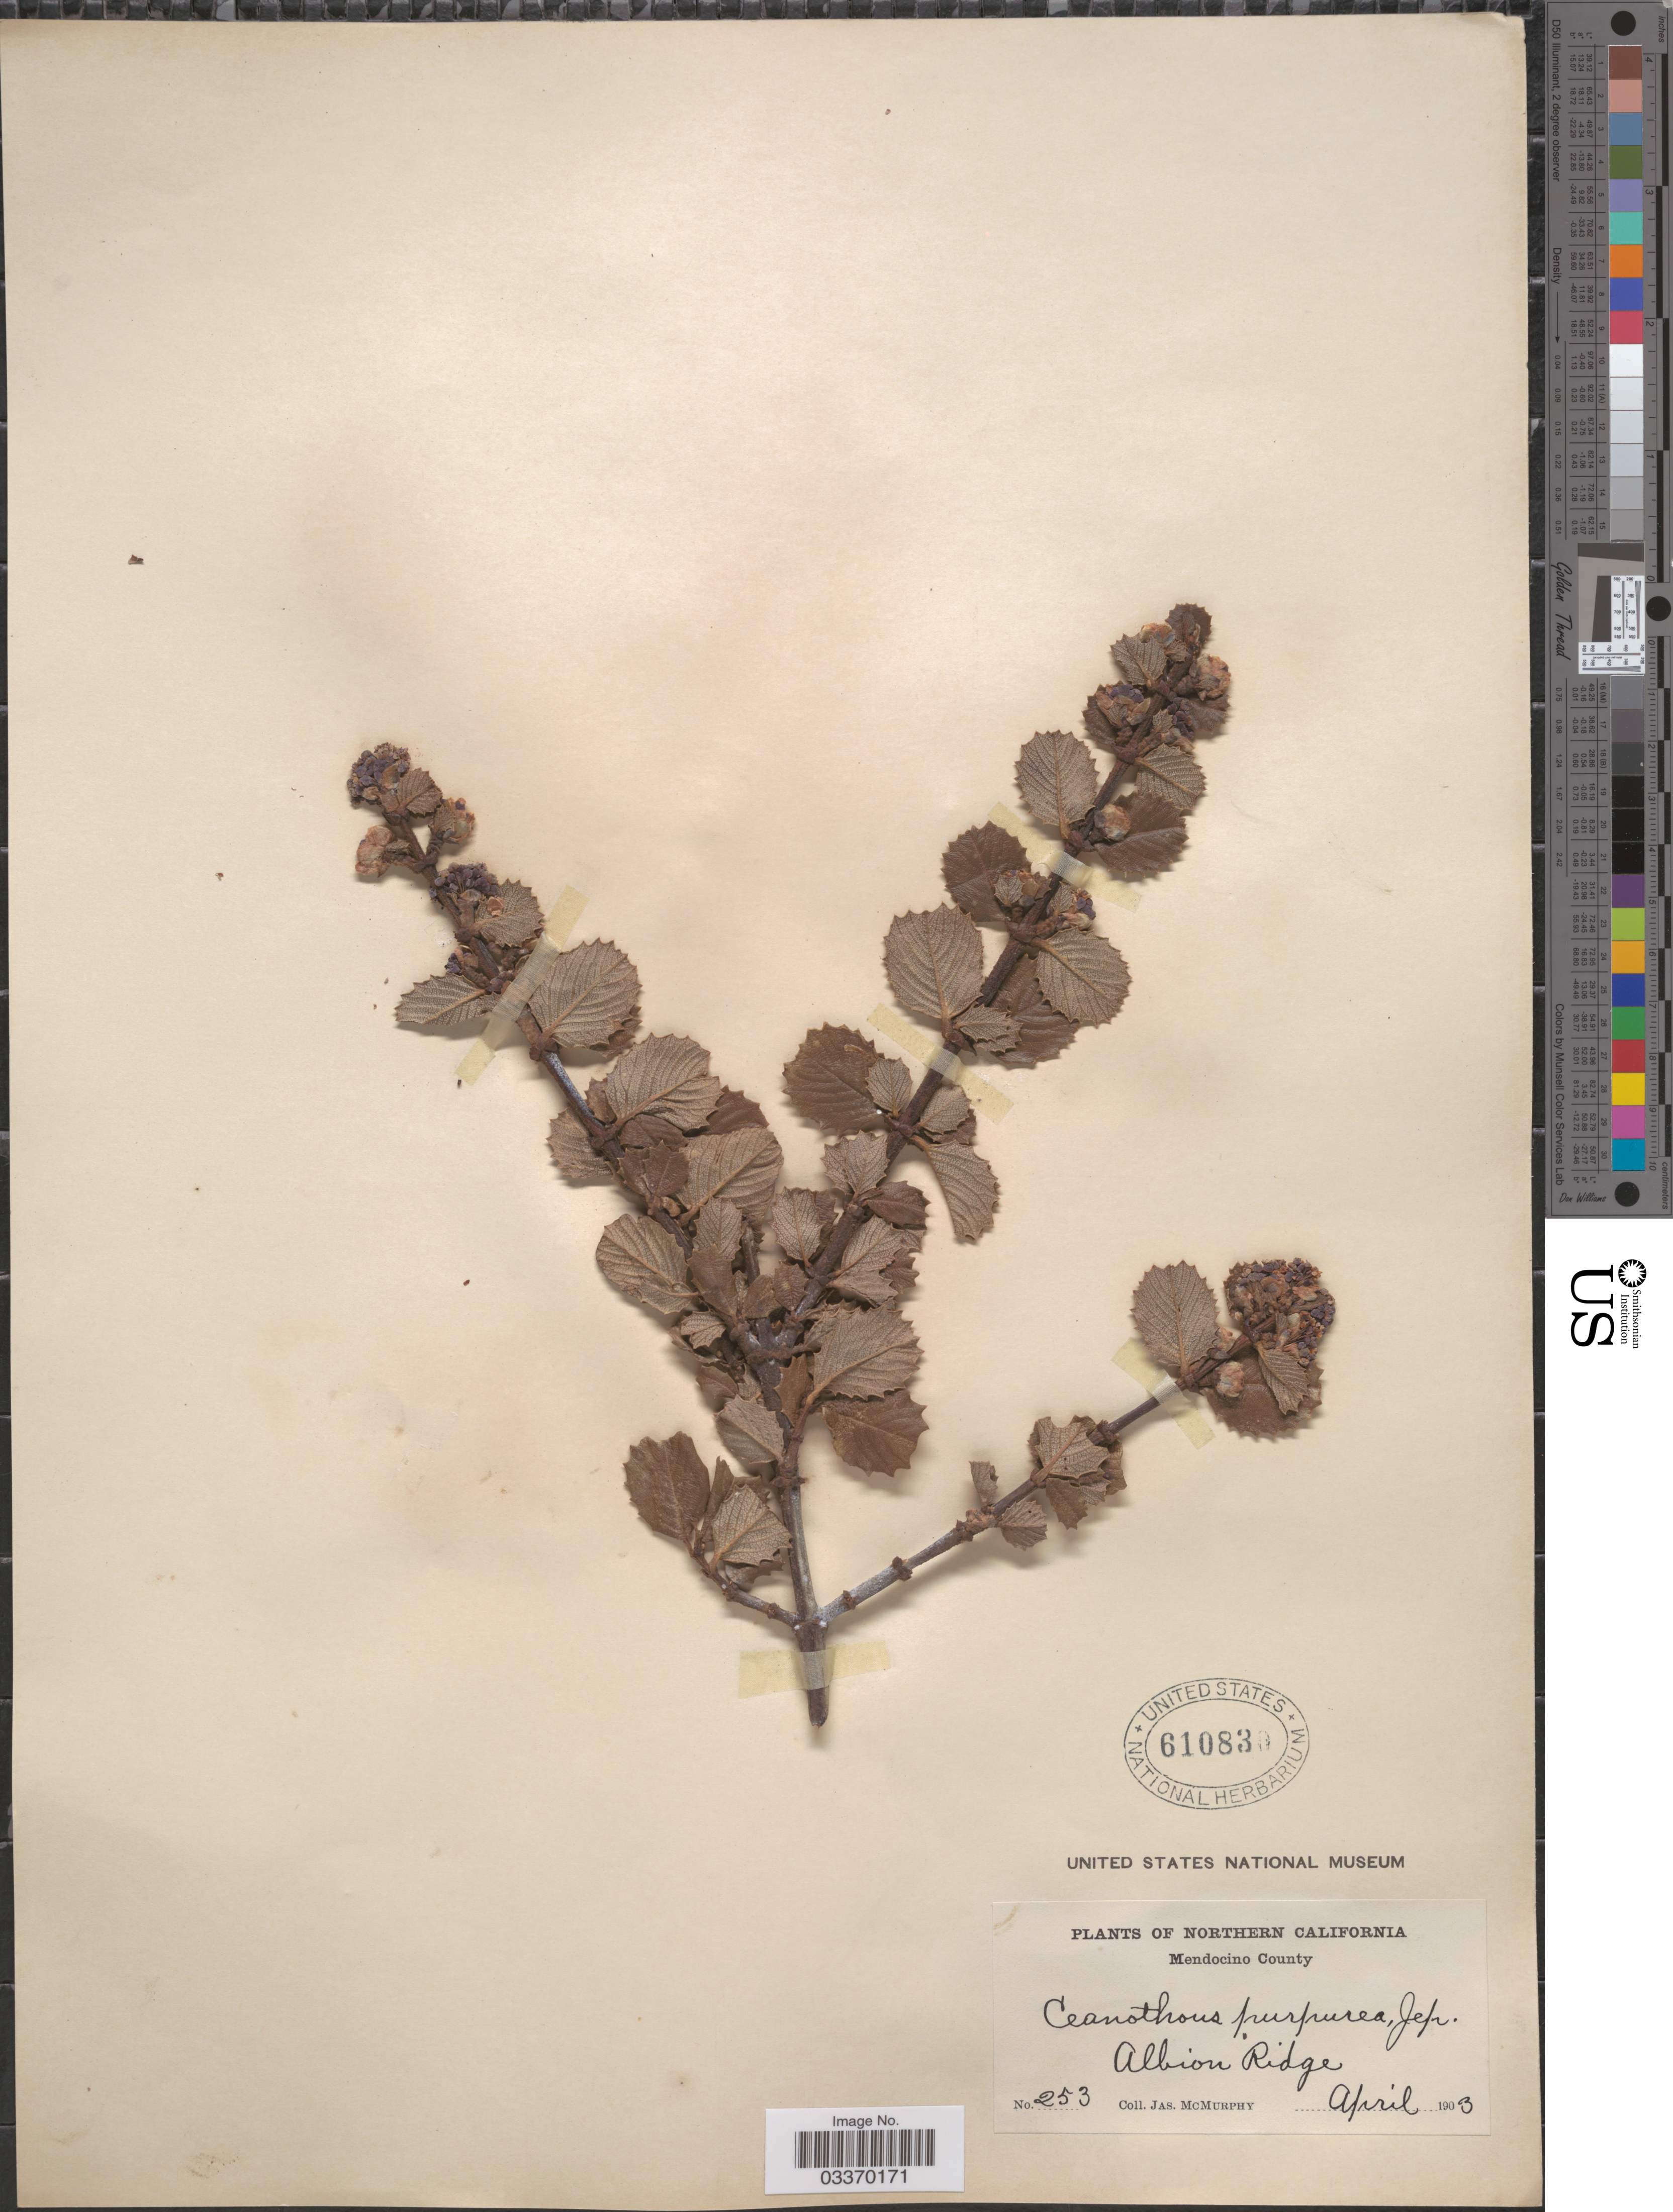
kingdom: Plantae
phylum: Tracheophyta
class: Magnoliopsida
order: Rosales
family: Rhamnaceae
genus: Ceanothus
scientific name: Ceanothus purpureus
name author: Jeps.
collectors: J. McMurphy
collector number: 253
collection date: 1903-04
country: United States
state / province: California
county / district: Mendocino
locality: Northern California, Mendocino County, Albion Ridge.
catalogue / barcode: US 610830